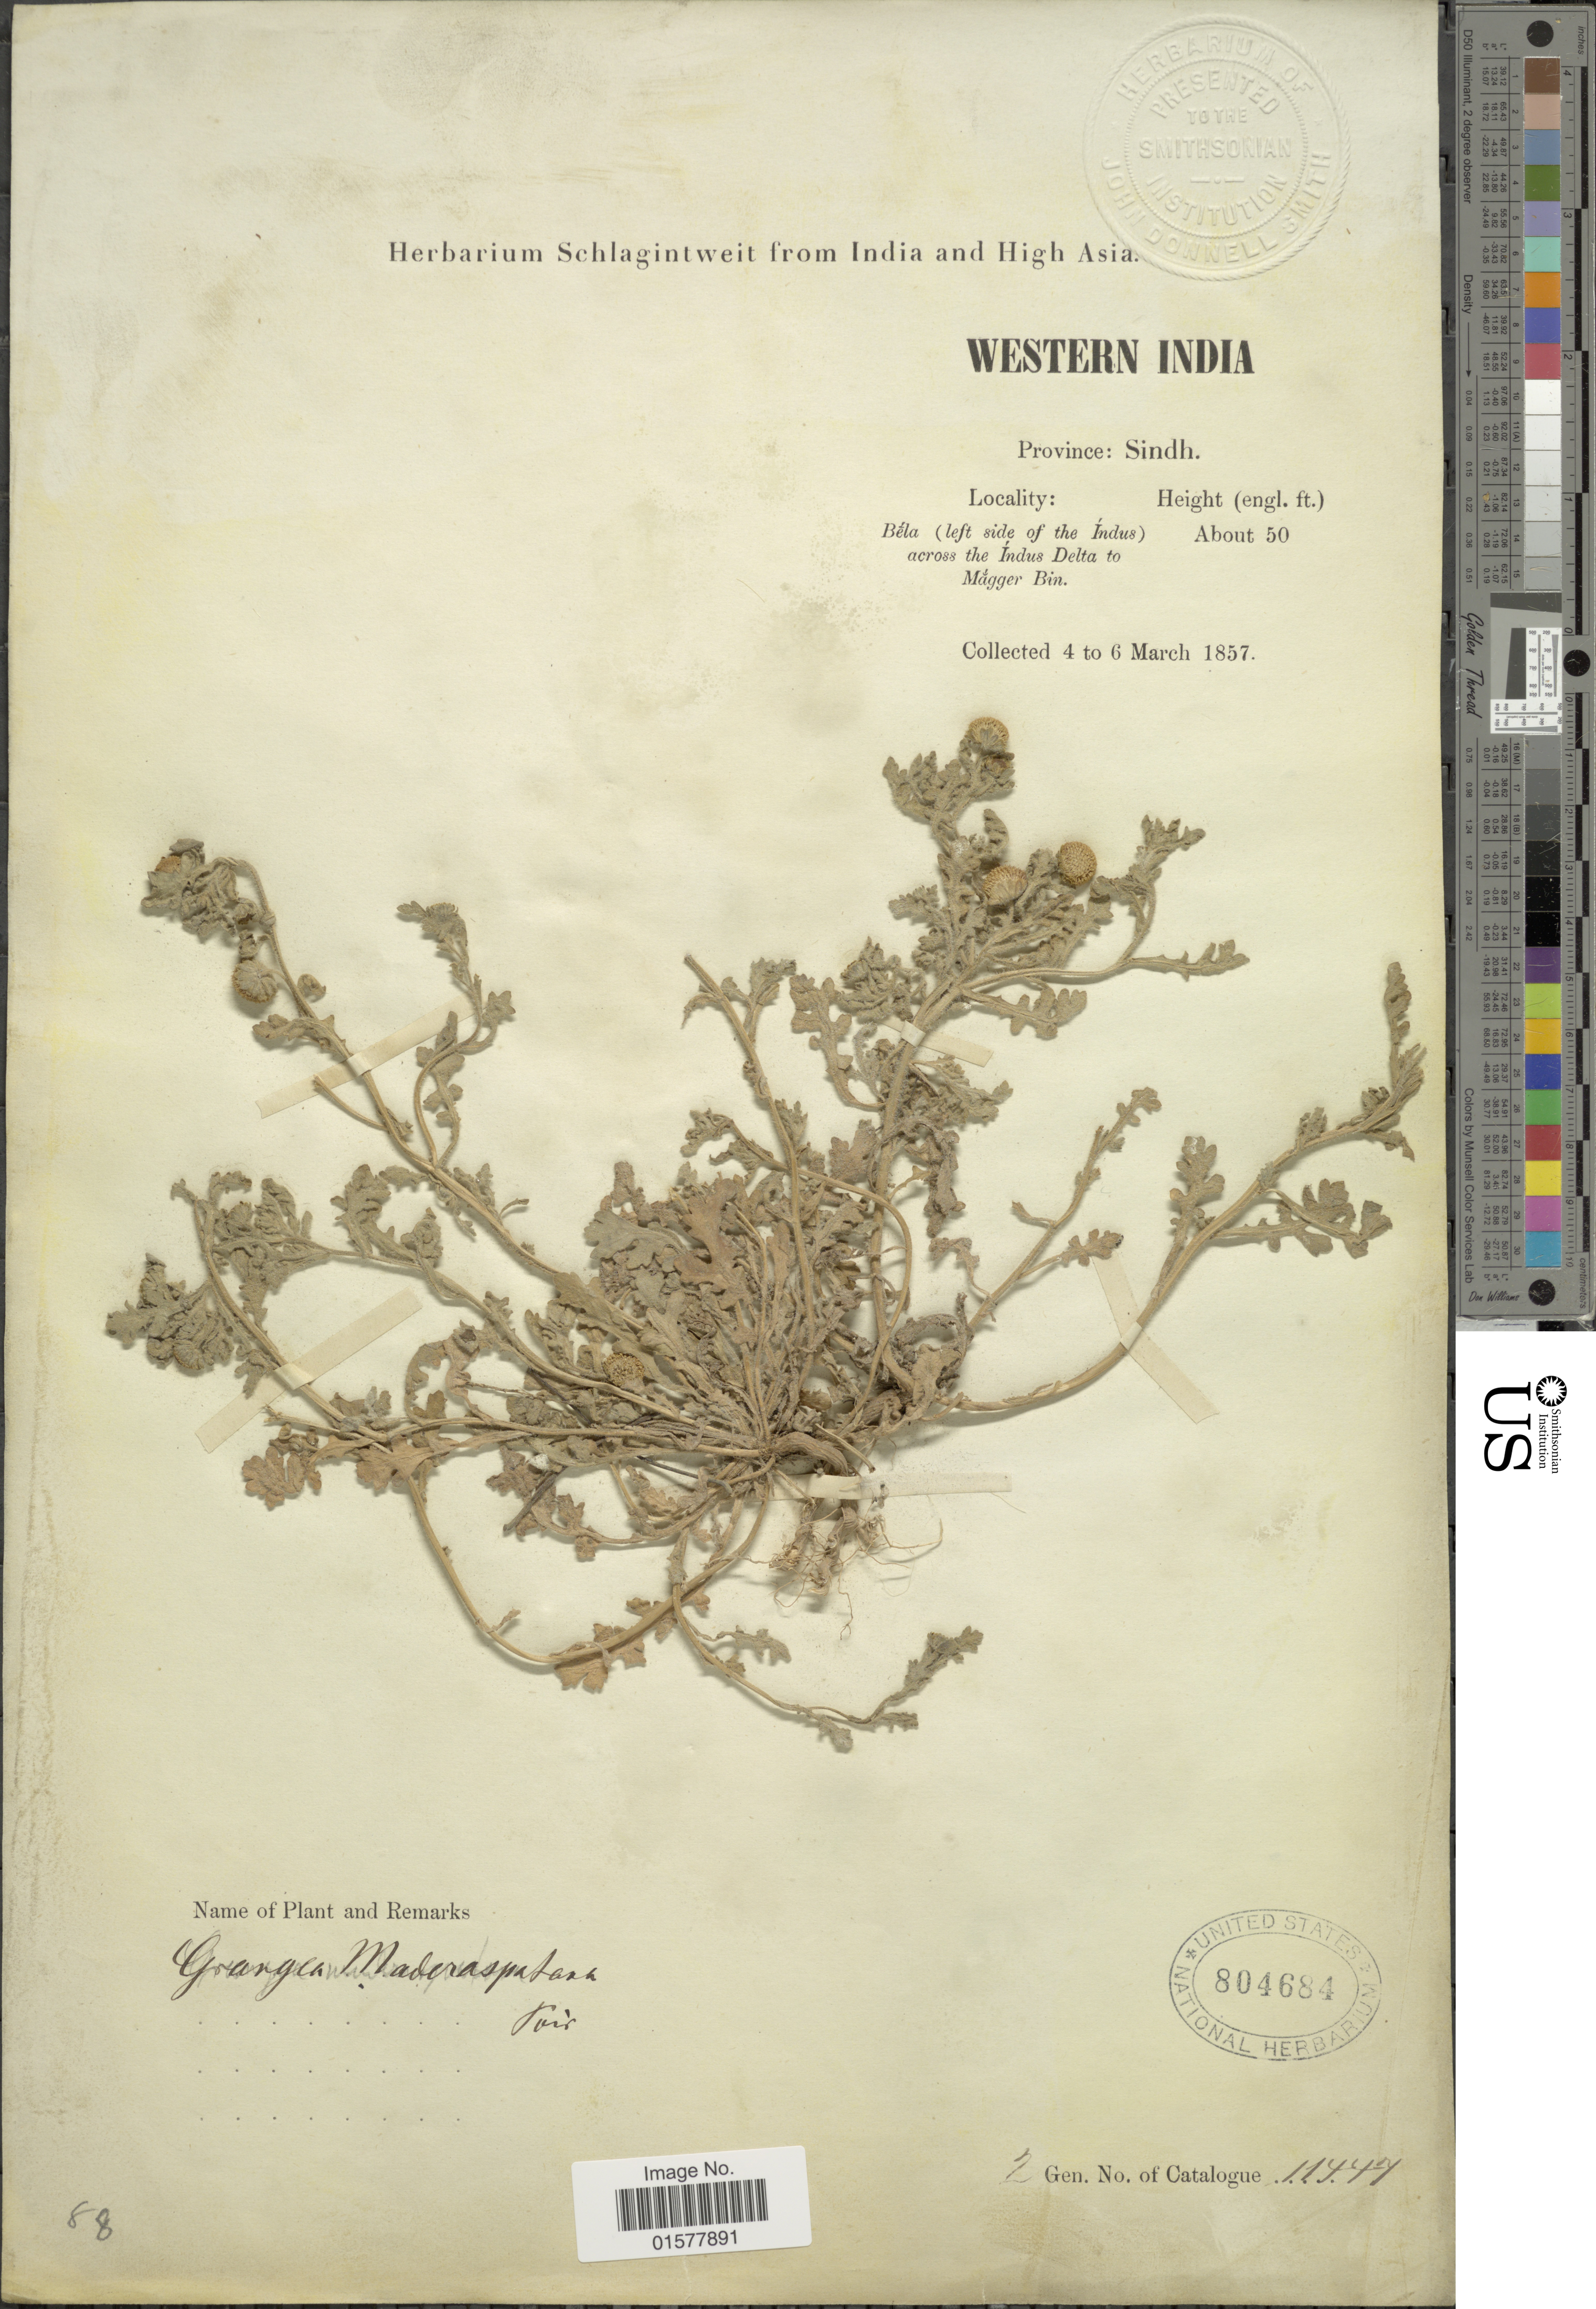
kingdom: Plantae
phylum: Tracheophyta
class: Magnoliopsida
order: Asterales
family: Asteraceae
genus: Grangea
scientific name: Grangea maderaspatana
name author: (L.) Poir.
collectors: ex herb. Schlagintweit from India and High Asia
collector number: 11447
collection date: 1857-03-04/1857-03-06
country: Pakistan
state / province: Sindh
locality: Western India, Bela (left side of the Indus) across the Indus Delta to Magger Bin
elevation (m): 15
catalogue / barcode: US 804684